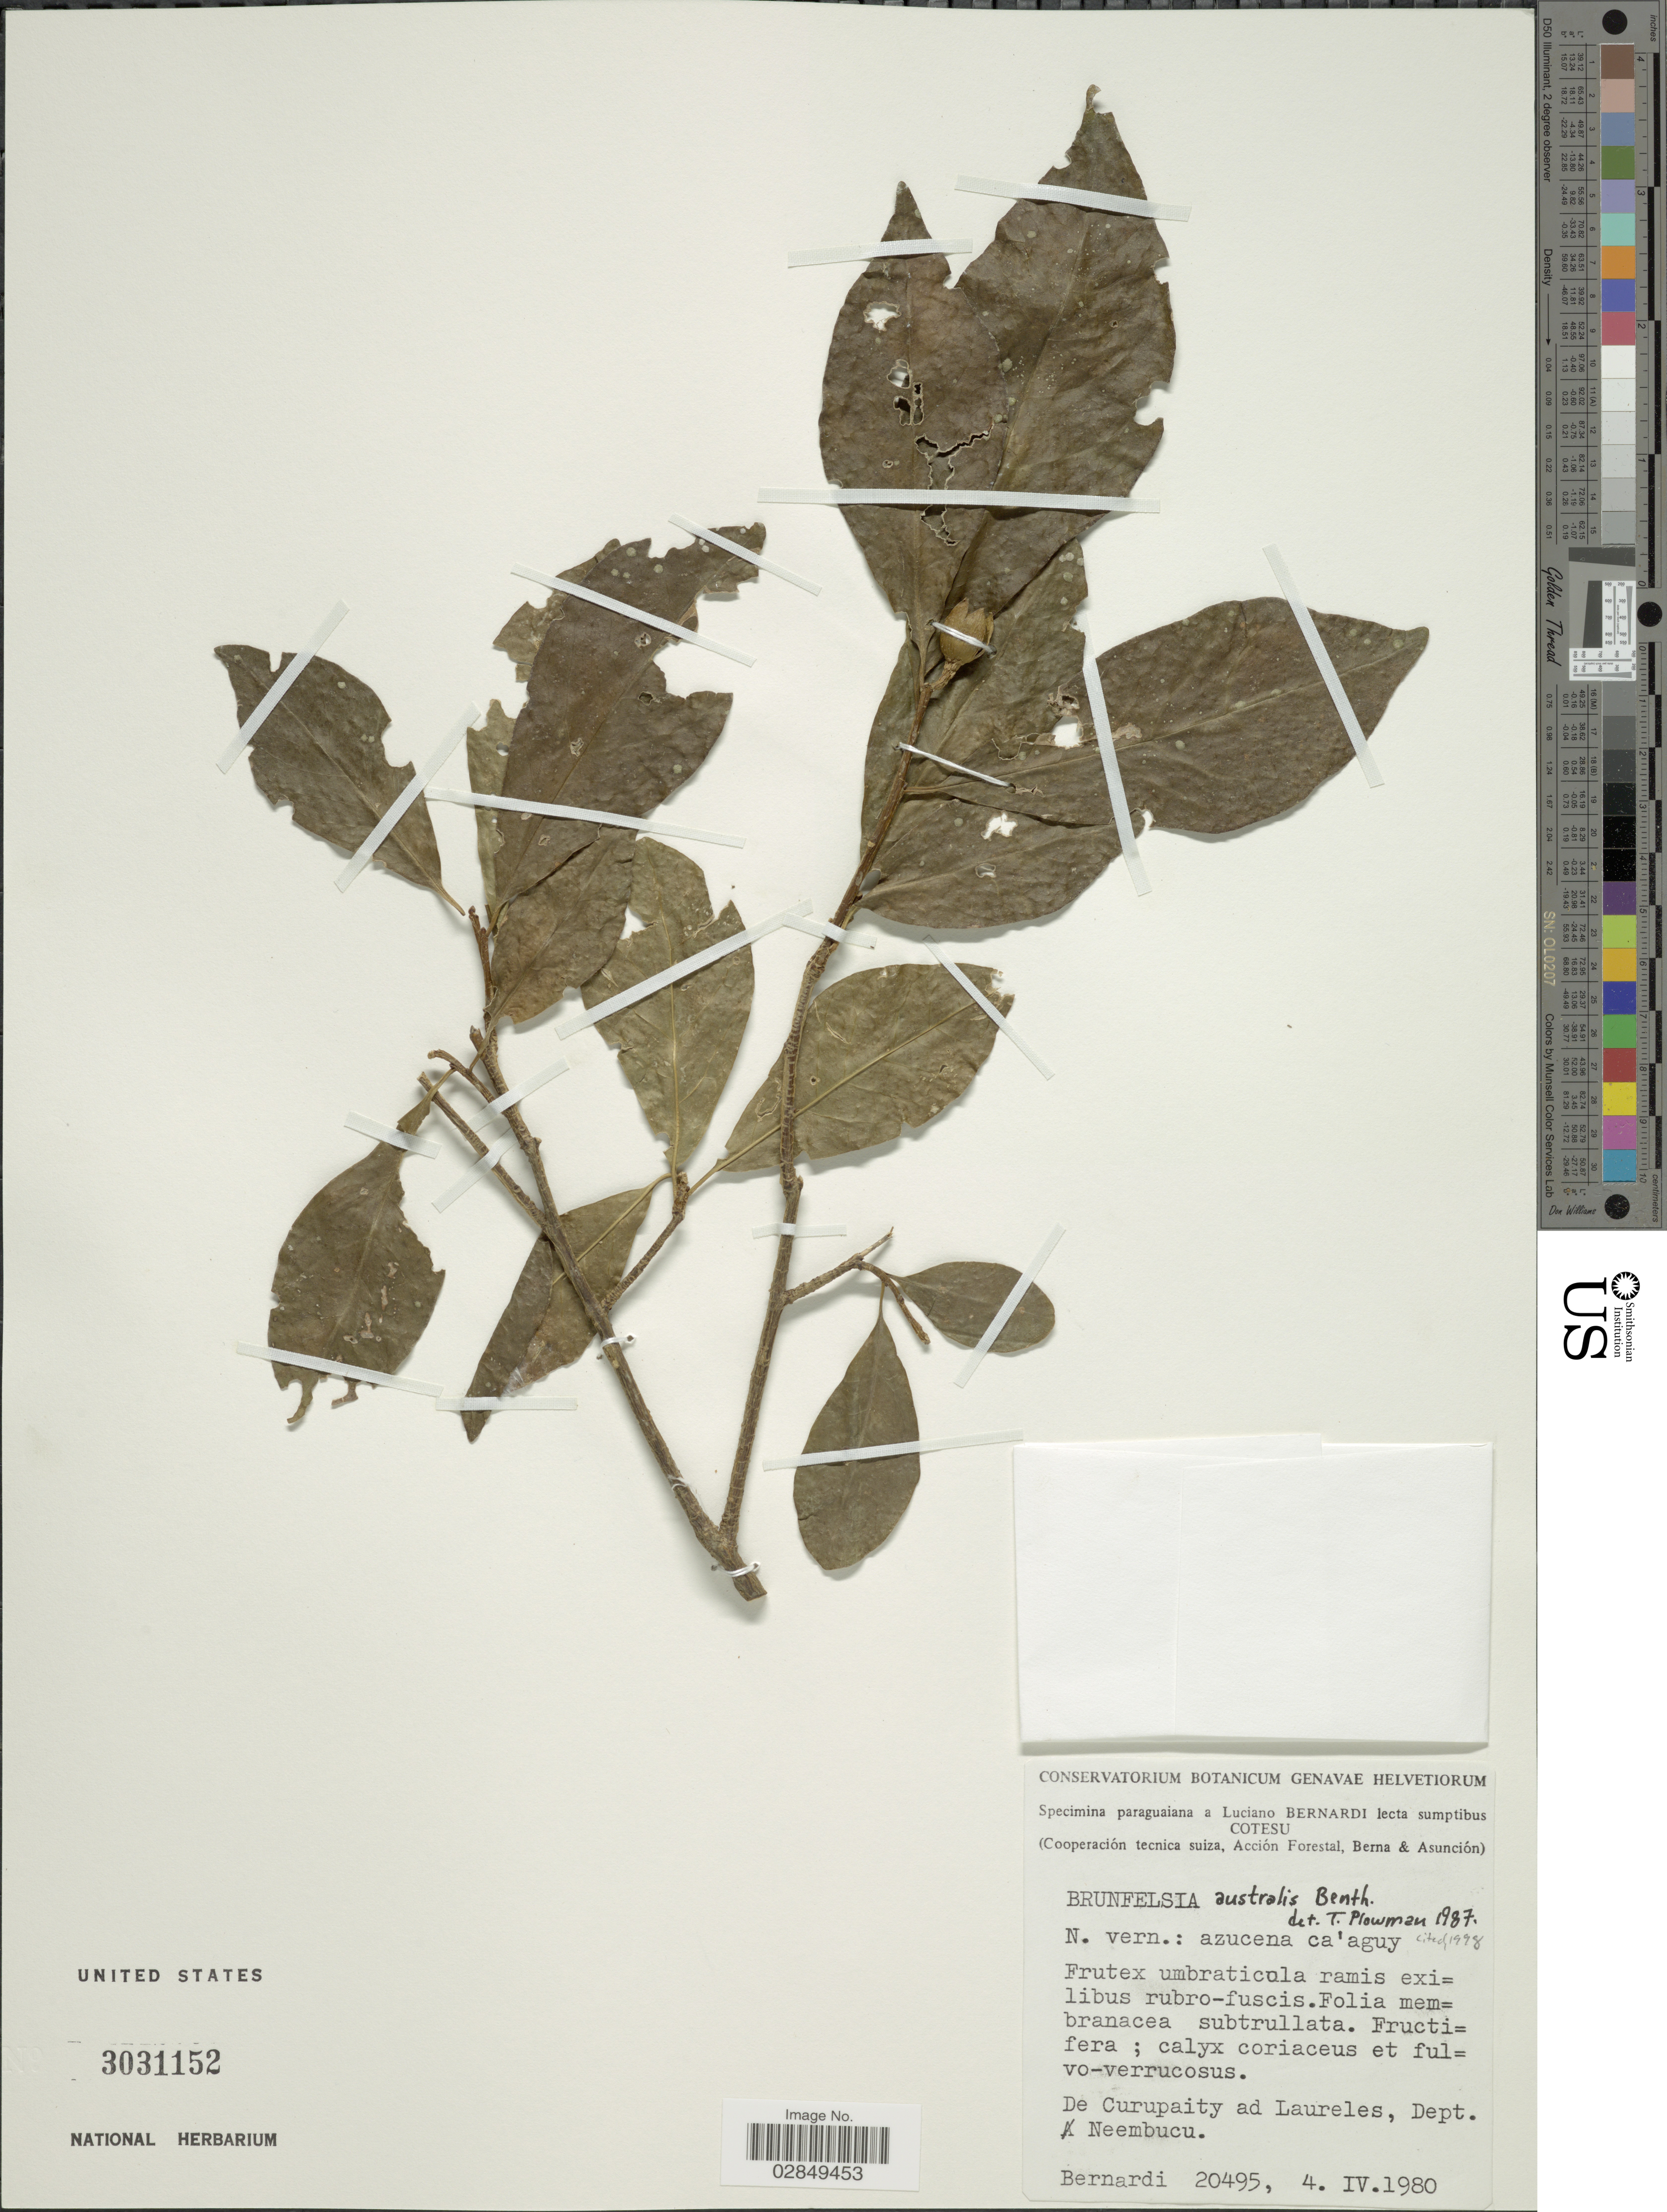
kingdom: Plantae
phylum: Tracheophyta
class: Magnoliopsida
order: Solanales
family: Solanaceae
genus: Brunfelsia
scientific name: Brunfelsia australis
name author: Benth.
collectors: L. Bernardi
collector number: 20495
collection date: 1980-04-04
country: Paraguay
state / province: Neembucu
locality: De Curupaity ad Laureles, Dept. Neembucu.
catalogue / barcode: US 3031152